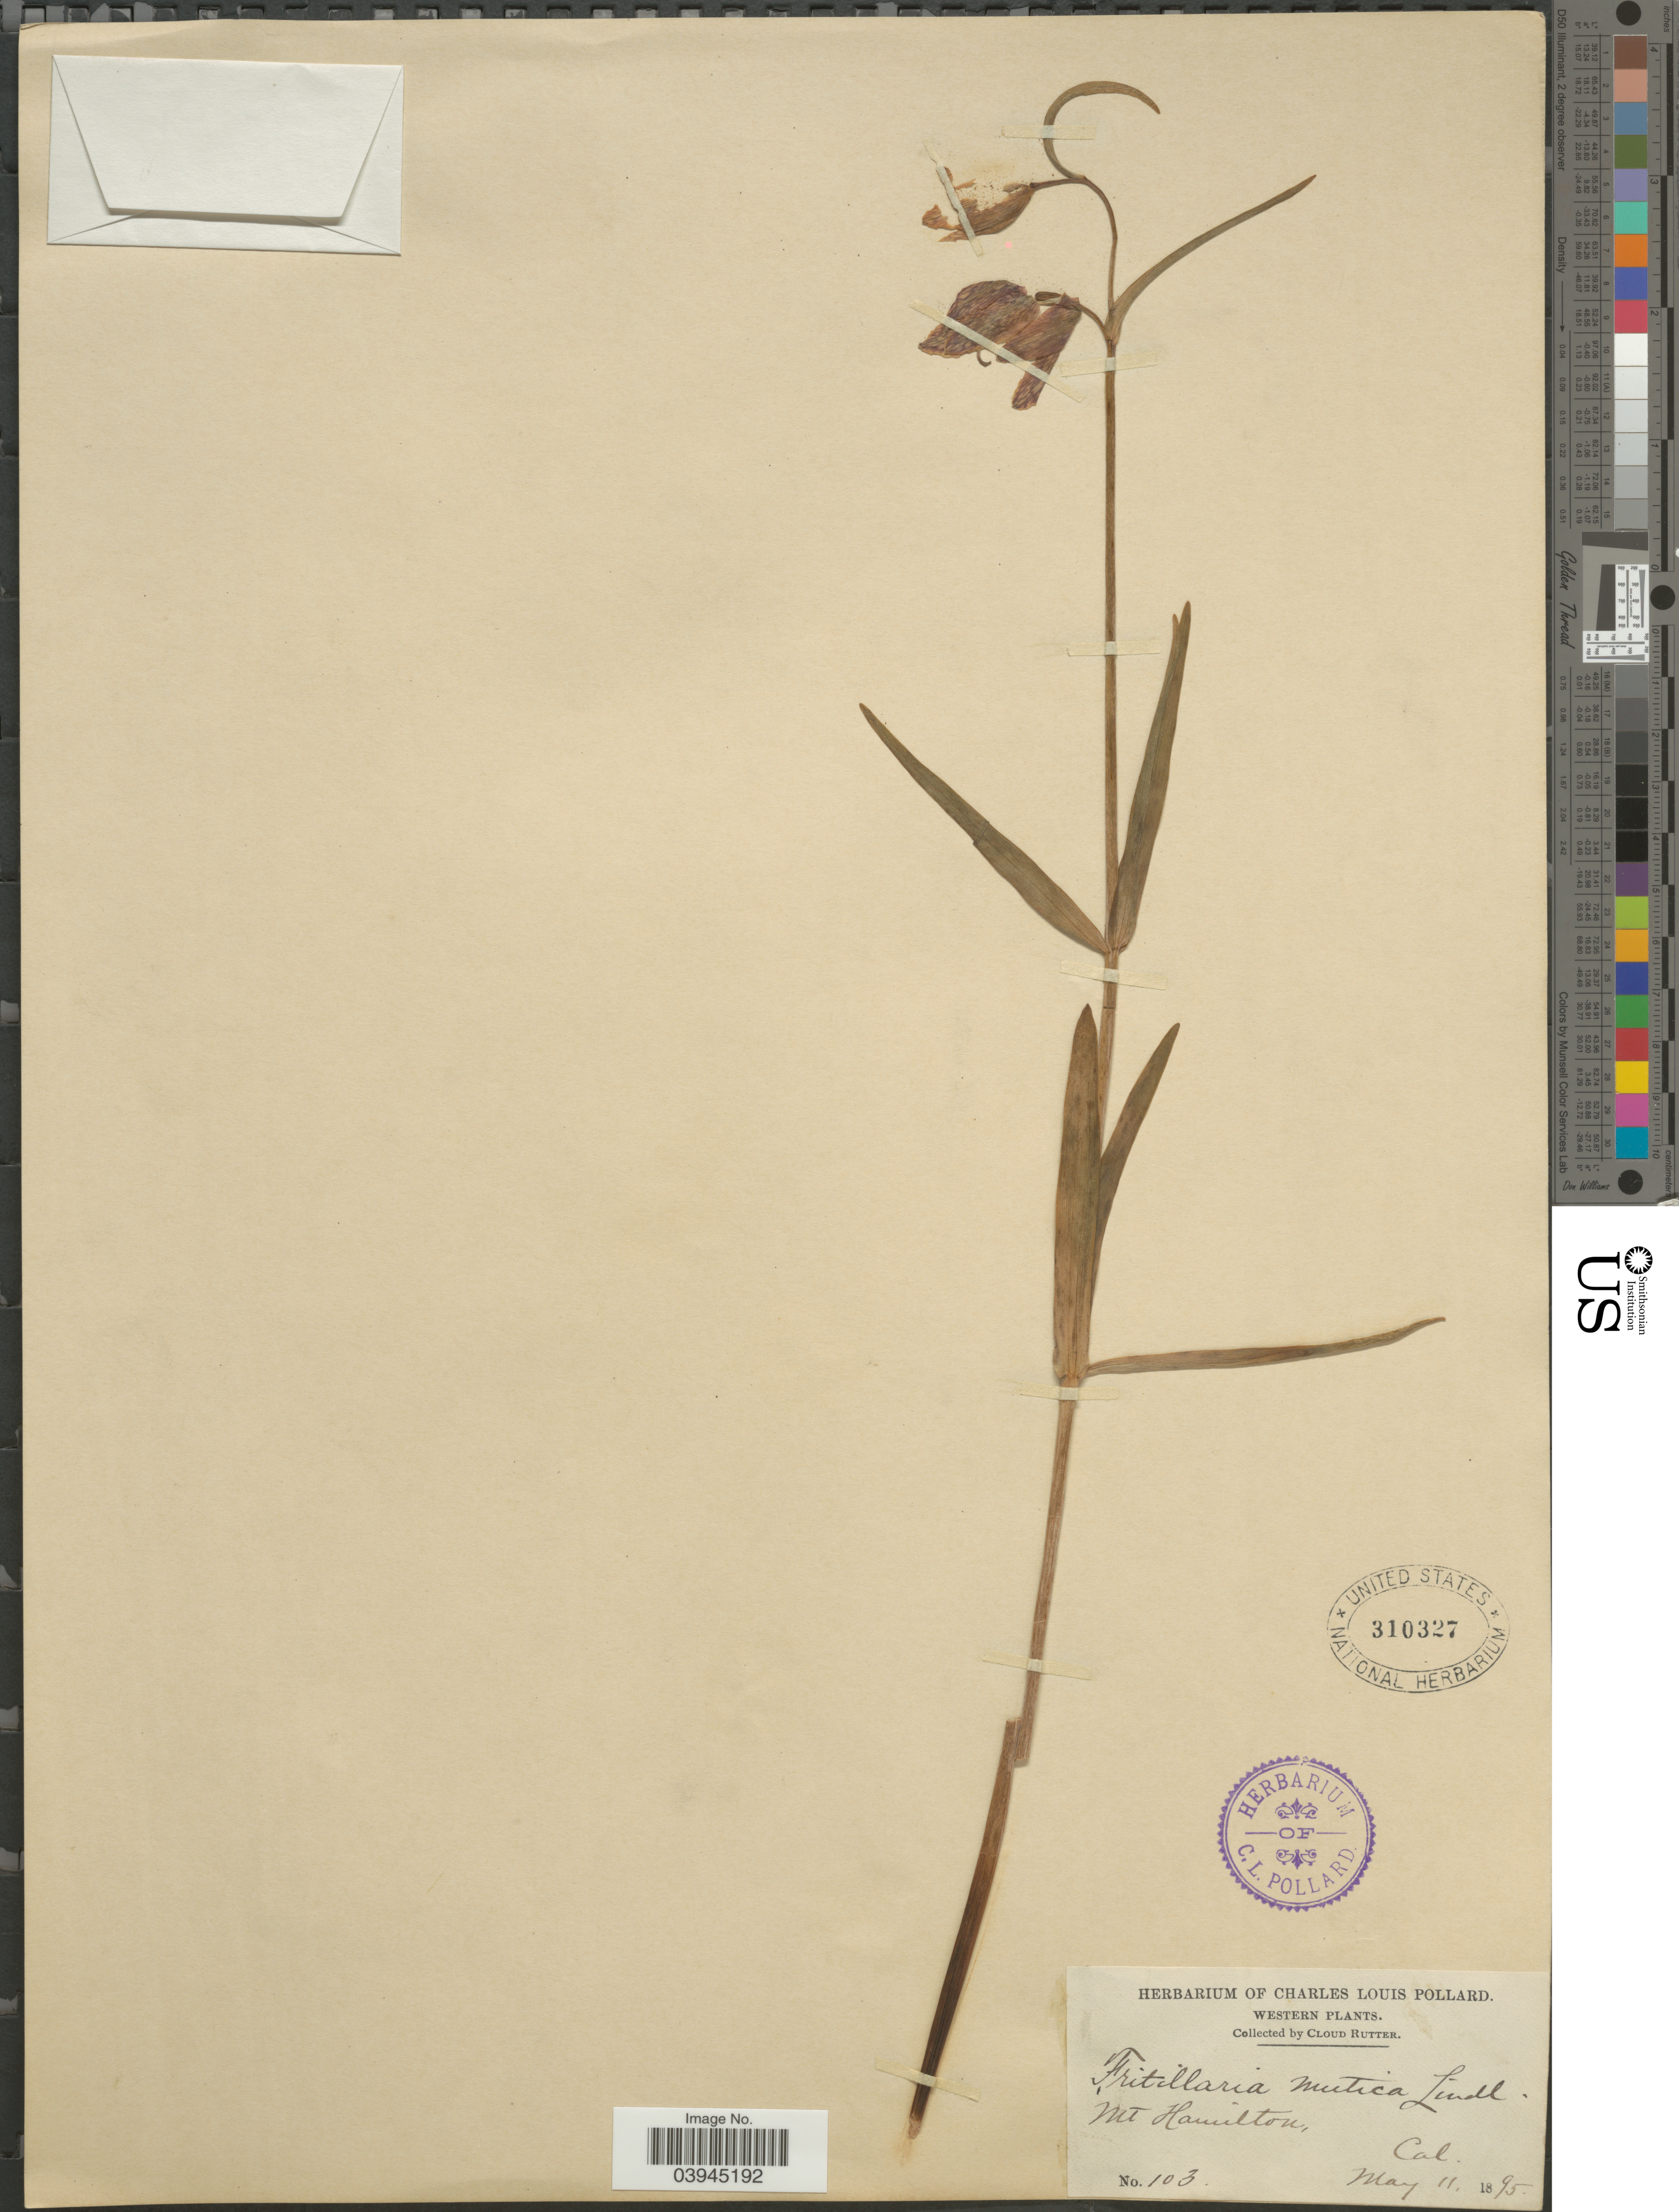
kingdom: Plantae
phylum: Tracheophyta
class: Liliopsida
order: Liliales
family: Liliaceae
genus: Fritillaria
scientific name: Fritillaria mutica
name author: Lindl.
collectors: C. Rutter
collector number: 103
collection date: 1895-05-11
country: United States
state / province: California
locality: Western. Mt. Hamilton.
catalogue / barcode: US 310327